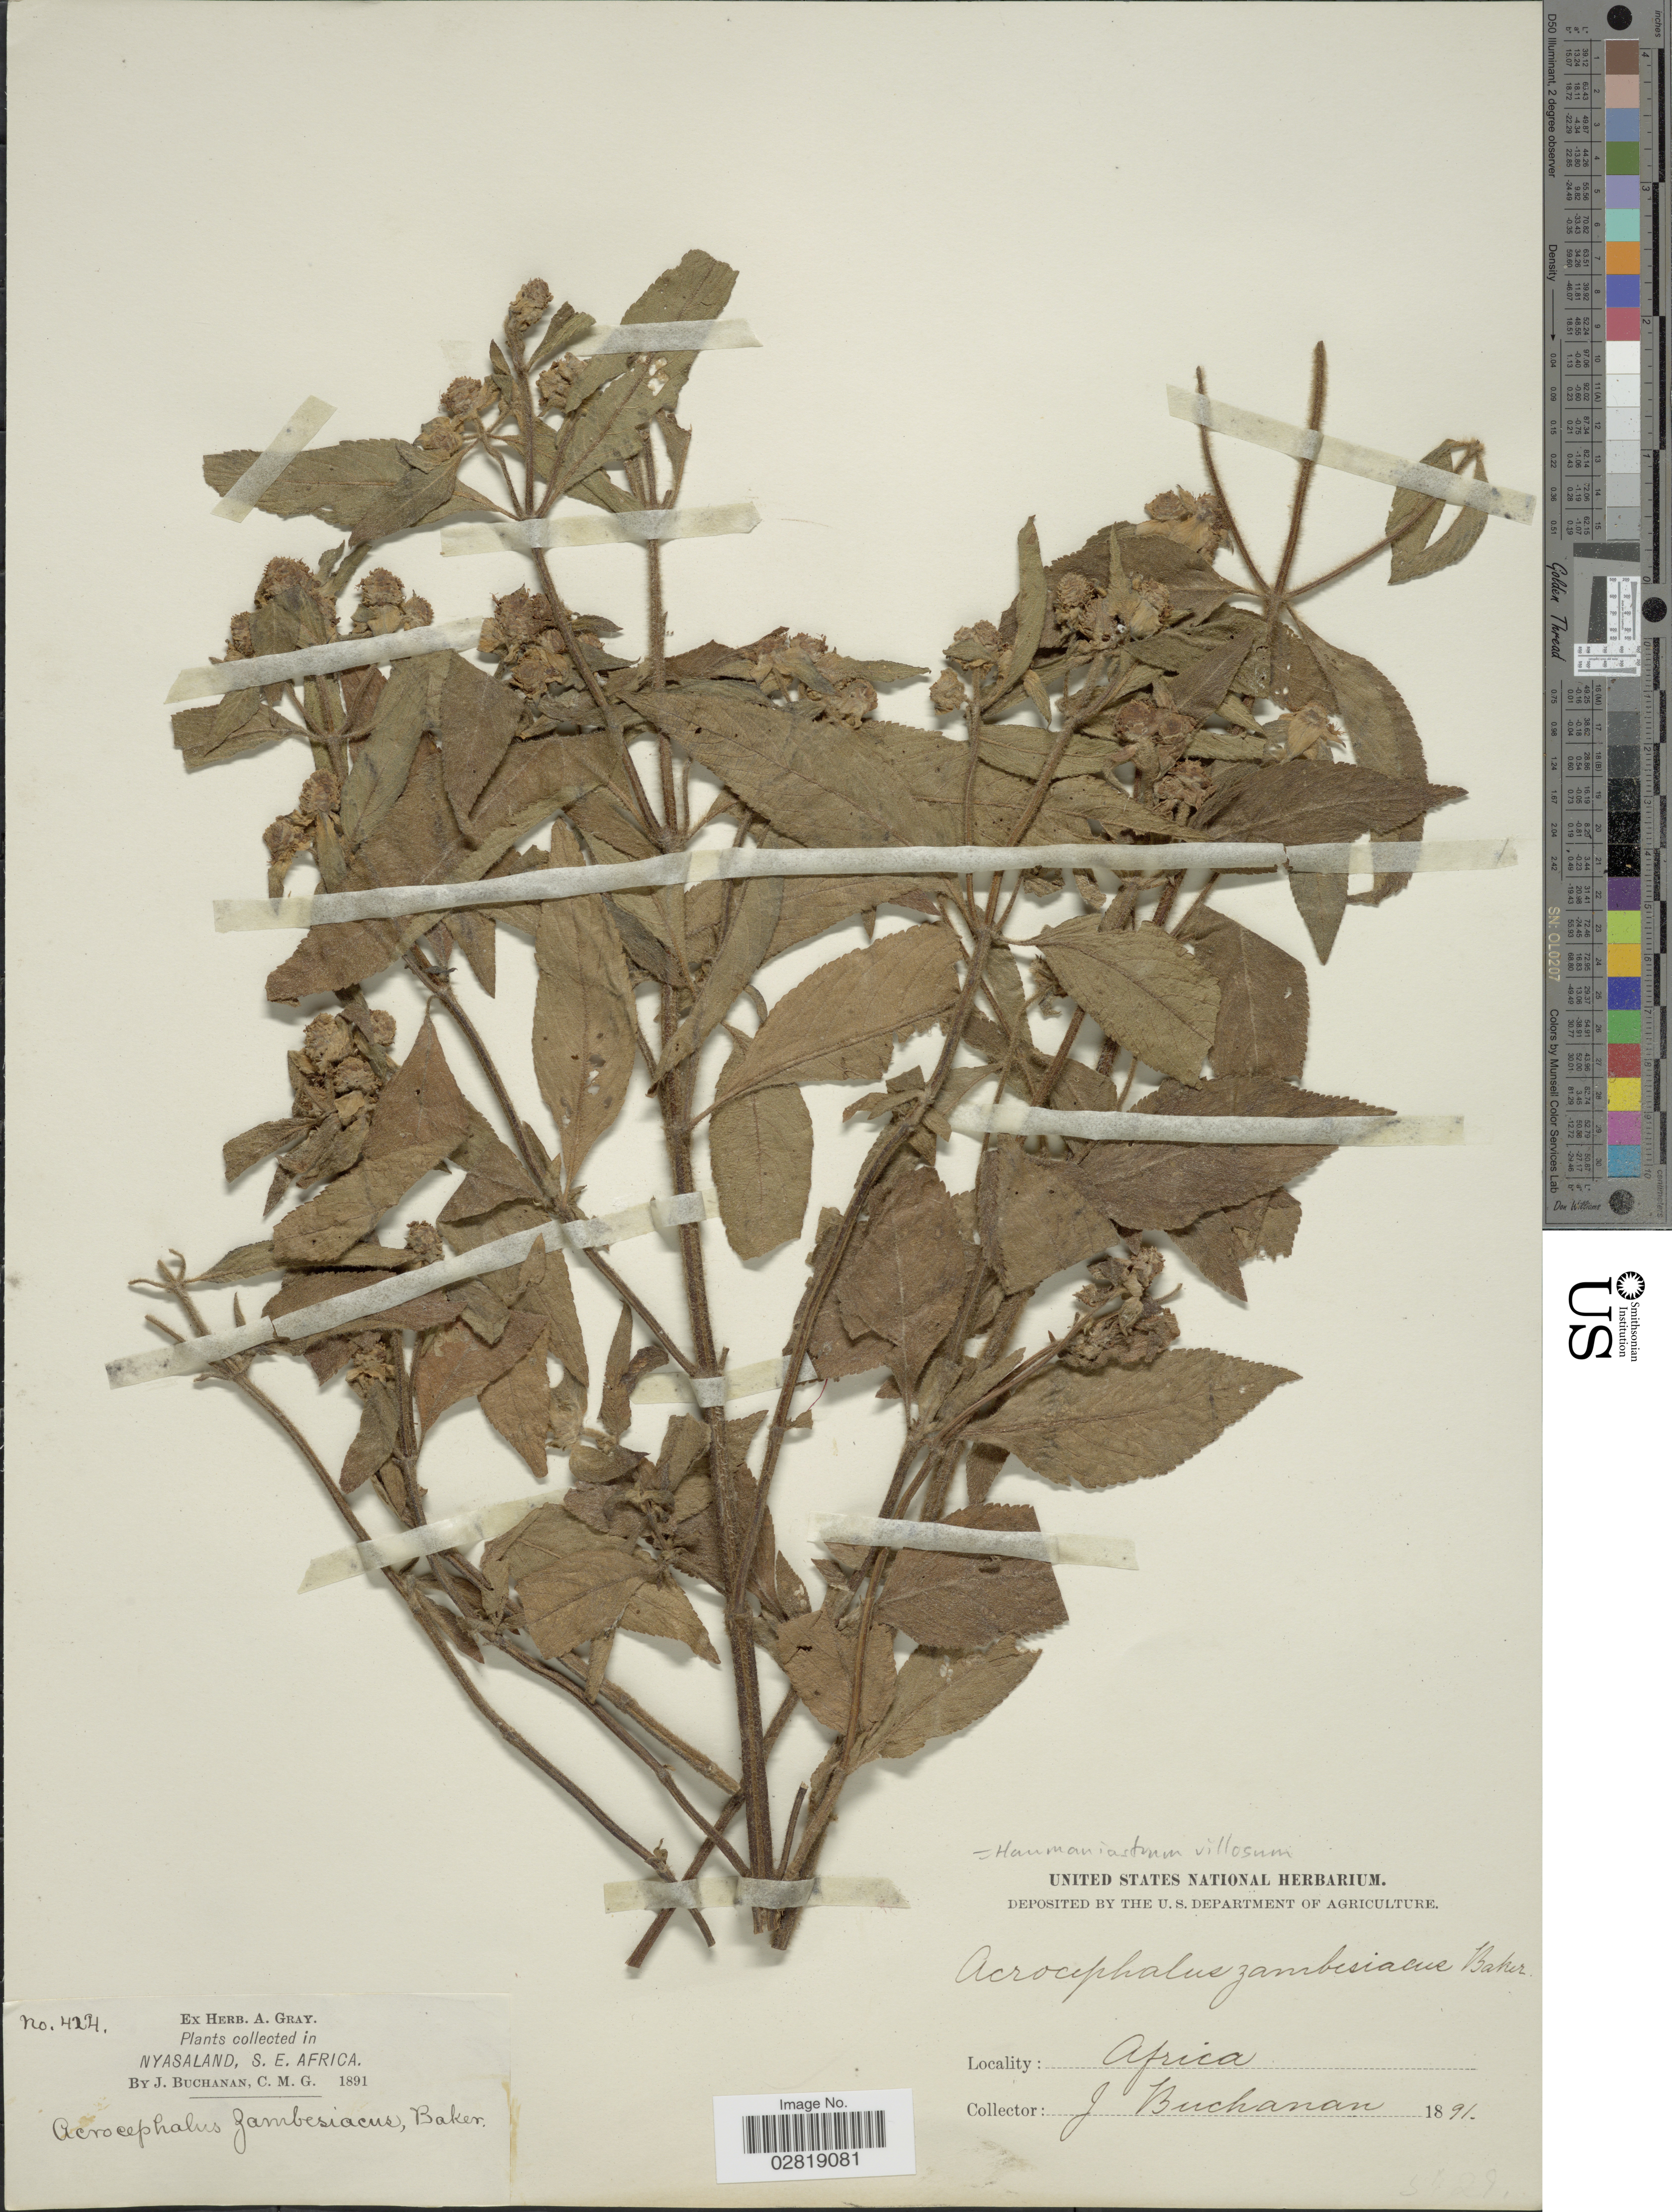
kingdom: Plantae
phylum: Tracheophyta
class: Magnoliopsida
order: Lamiales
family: Lamiaceae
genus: Haumaniastrum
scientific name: Haumaniastrum villosum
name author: (Benth.) Paton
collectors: J. Buchanan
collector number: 424*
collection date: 1891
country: Malawi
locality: Nyasaland, S.E. Africa.